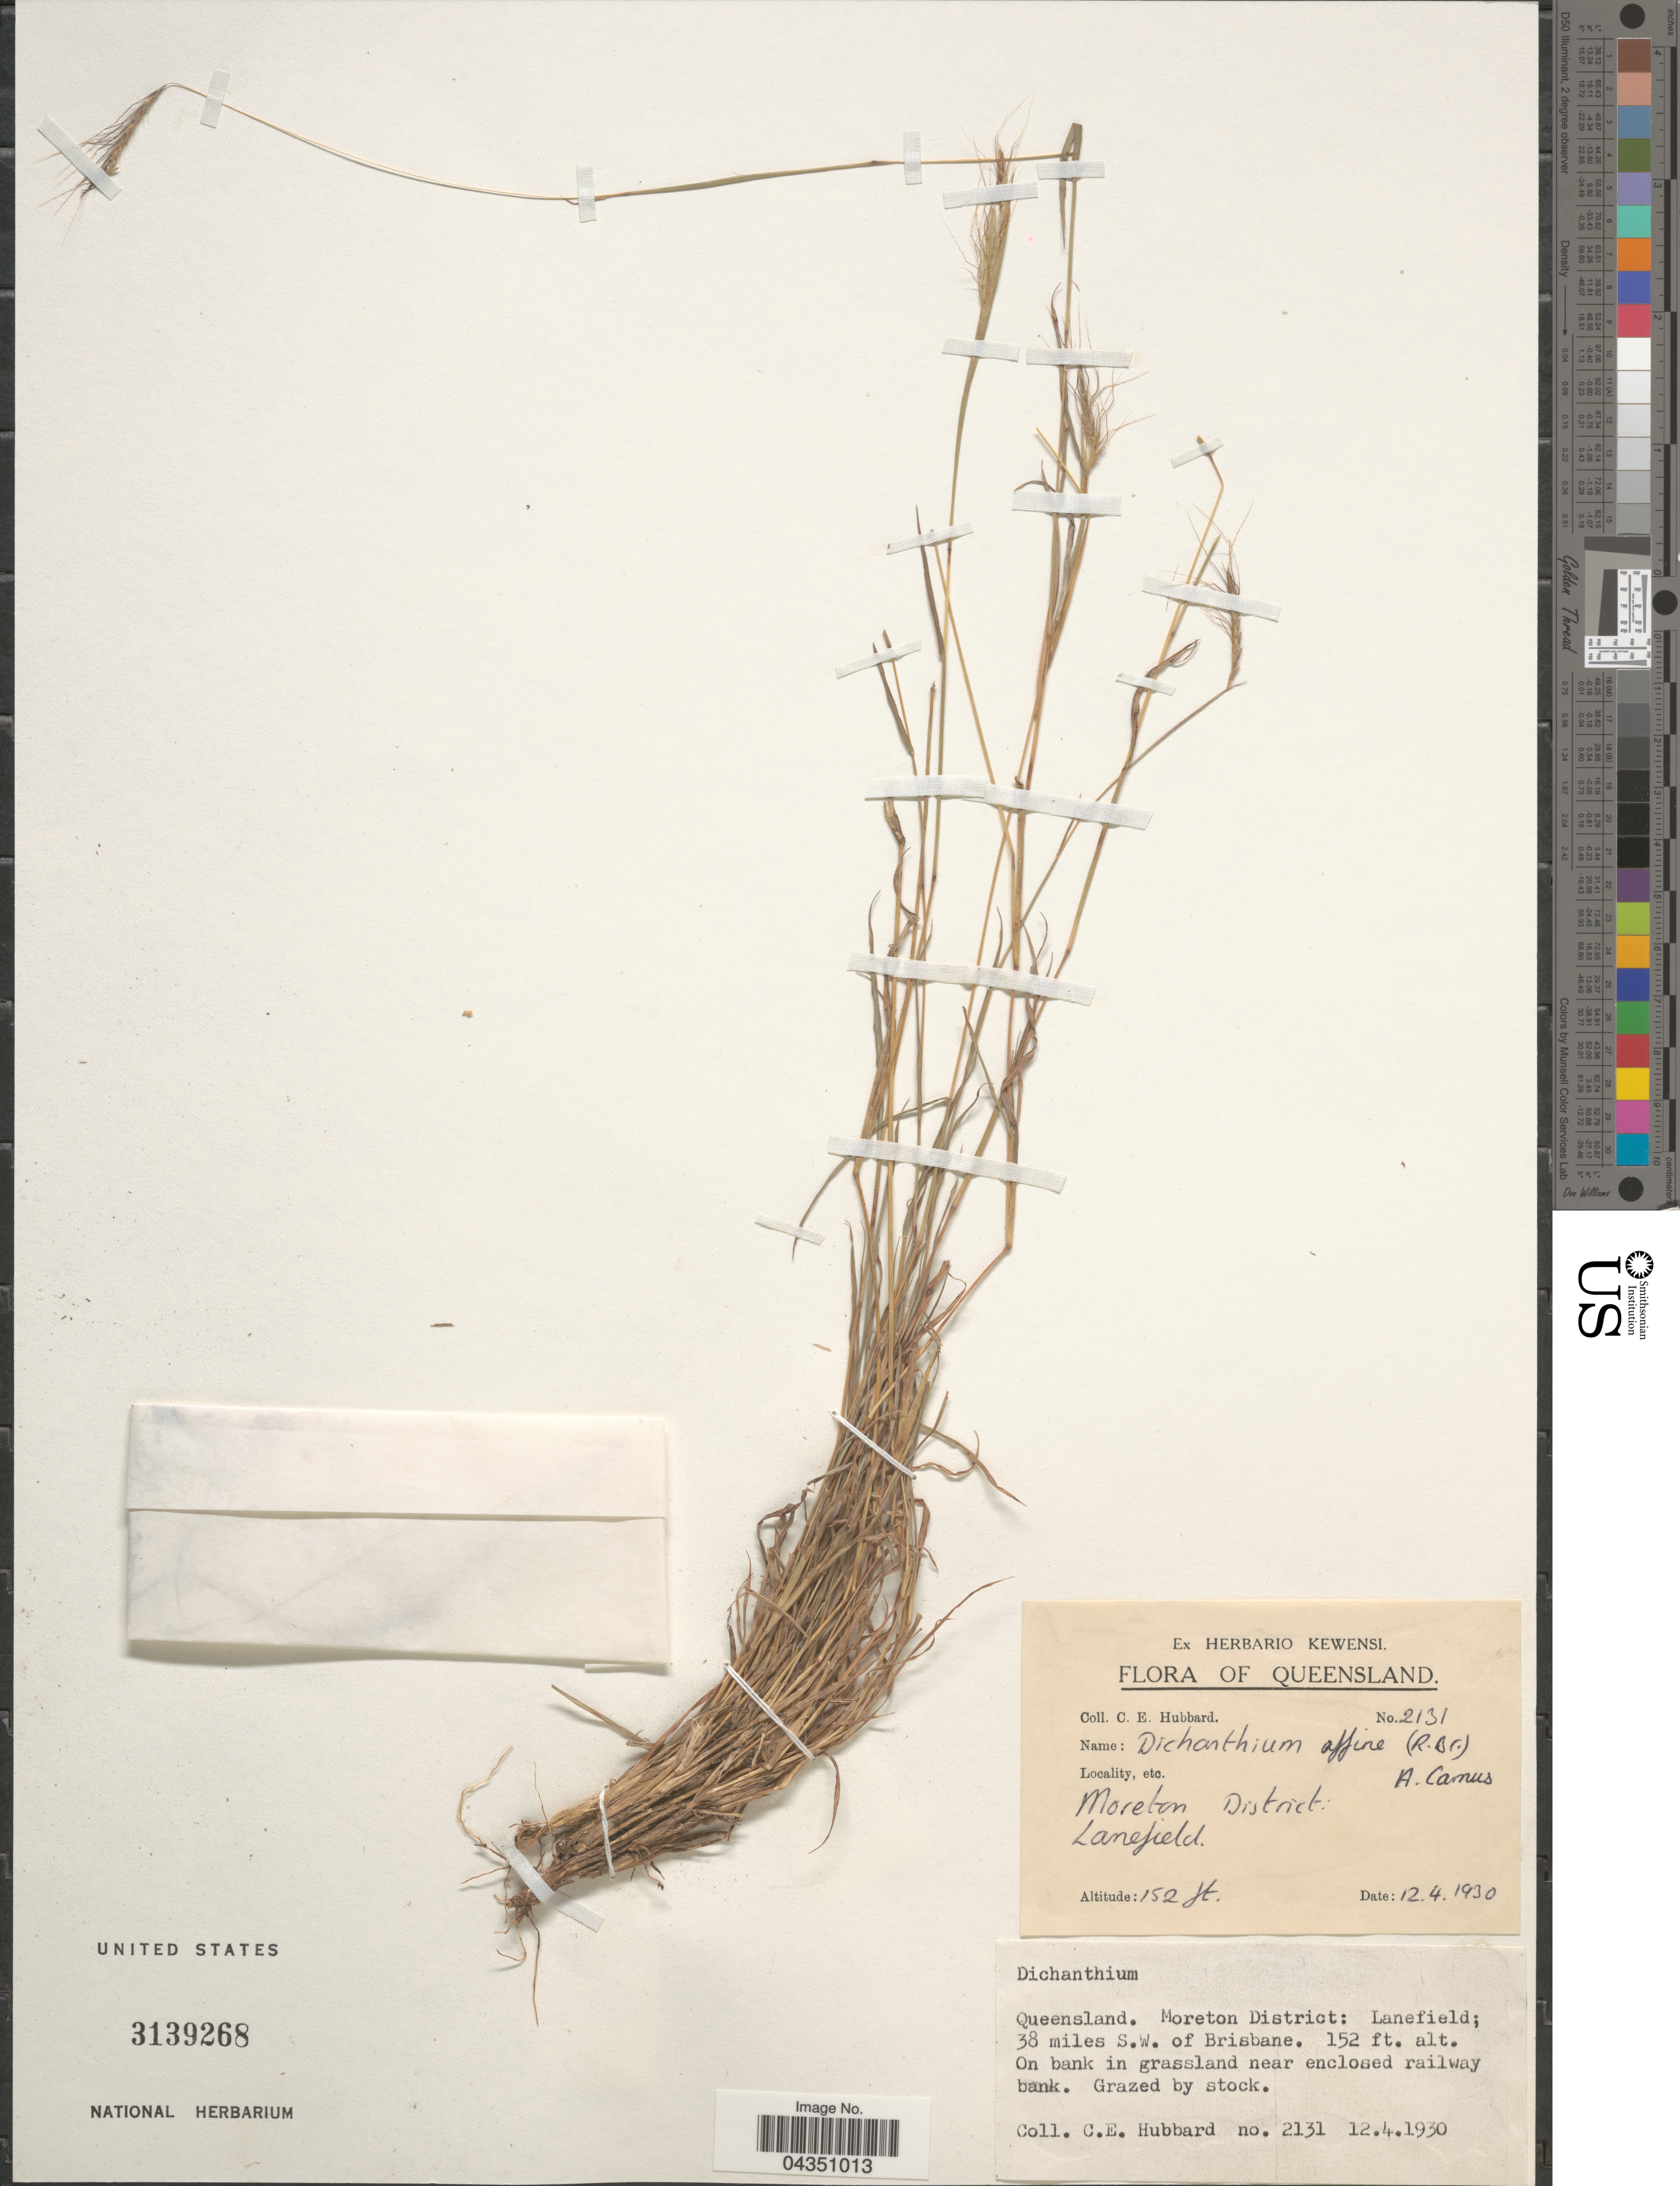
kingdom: Plantae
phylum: Tracheophyta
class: Liliopsida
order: Poales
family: Poaceae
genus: Dichanthium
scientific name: Dichanthium affine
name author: (R. Br.) A. Camus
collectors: C. E. Hubbard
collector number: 2131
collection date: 1930-04-12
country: Australia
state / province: Queensland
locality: Moreton District: Lanefield. 38 miles S.W. of Brisbane.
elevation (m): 46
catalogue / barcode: US 3139268